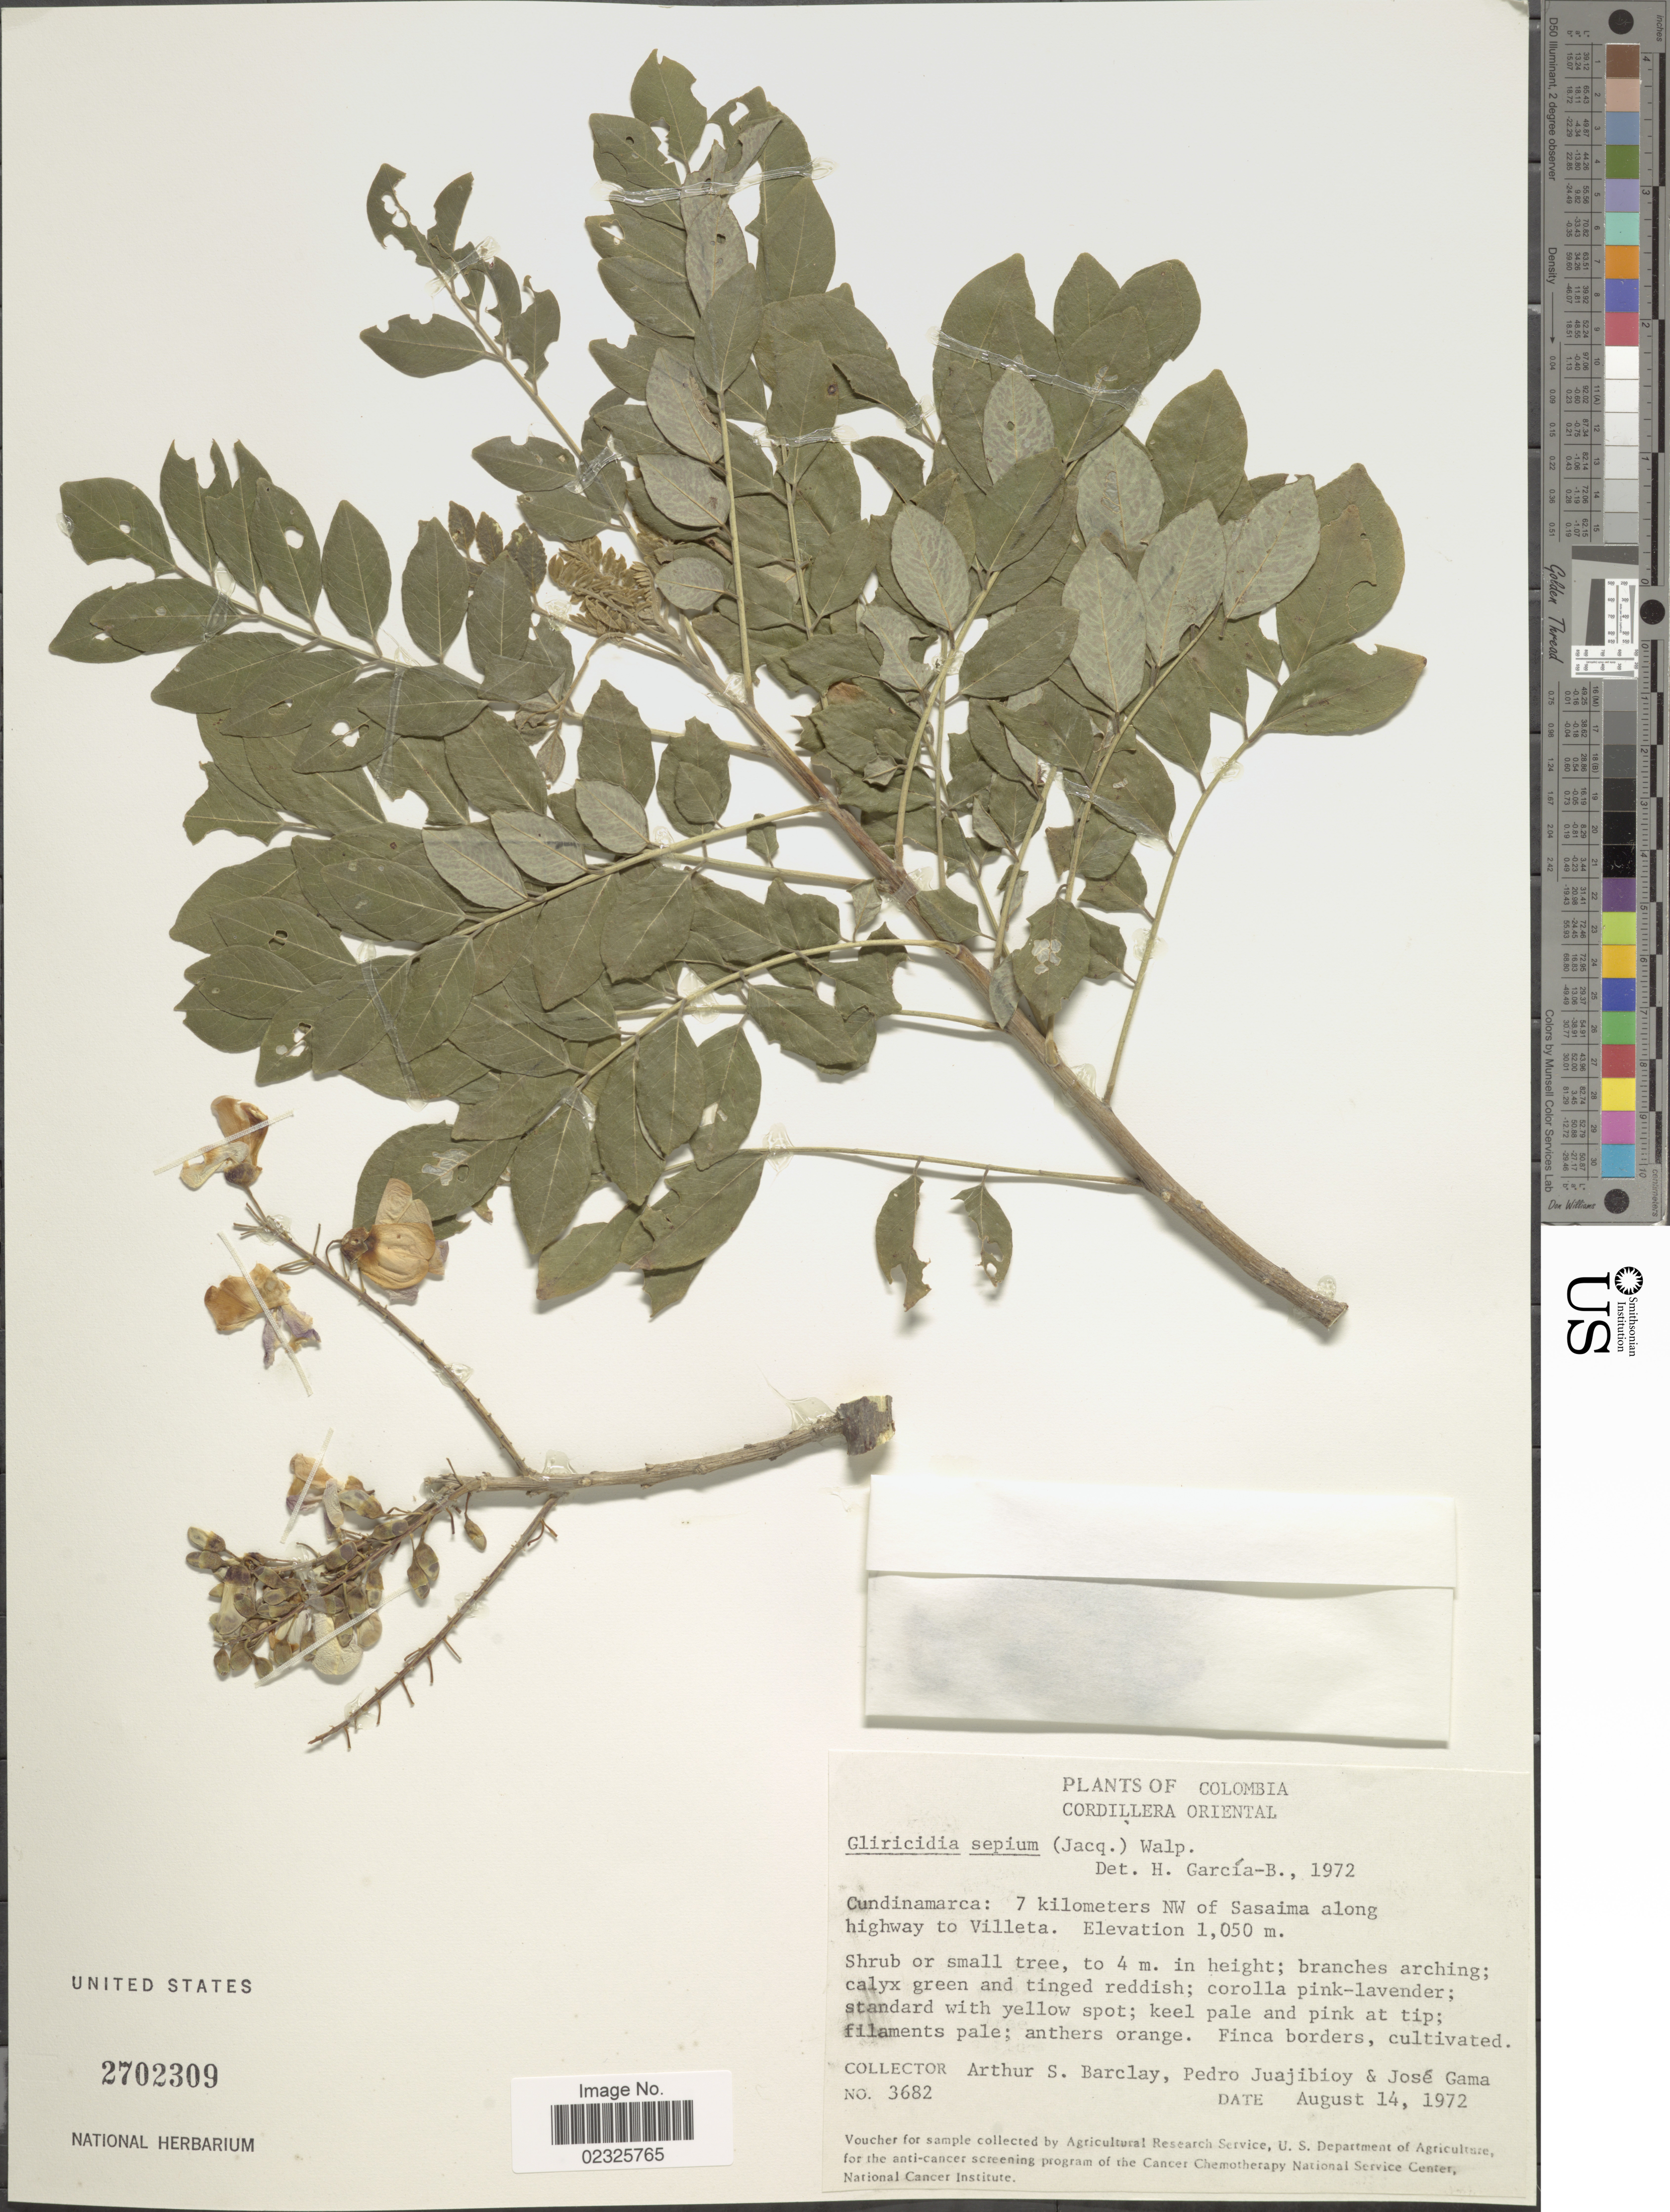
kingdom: Plantae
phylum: Tracheophyta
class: Magnoliopsida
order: Fabales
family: Fabaceae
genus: Gliricidia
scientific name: Gliricidia sepium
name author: (Jacq.) Kunth ex Walp.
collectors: A. S. Barclay, P. Juaijibioy & J. Agama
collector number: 3682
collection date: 1972-08-14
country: Colombia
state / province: Cundinamarca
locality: Cordillera oriental. 7 kilometers NW of Sasaima along highway to Villeta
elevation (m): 1050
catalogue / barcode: US 2702309